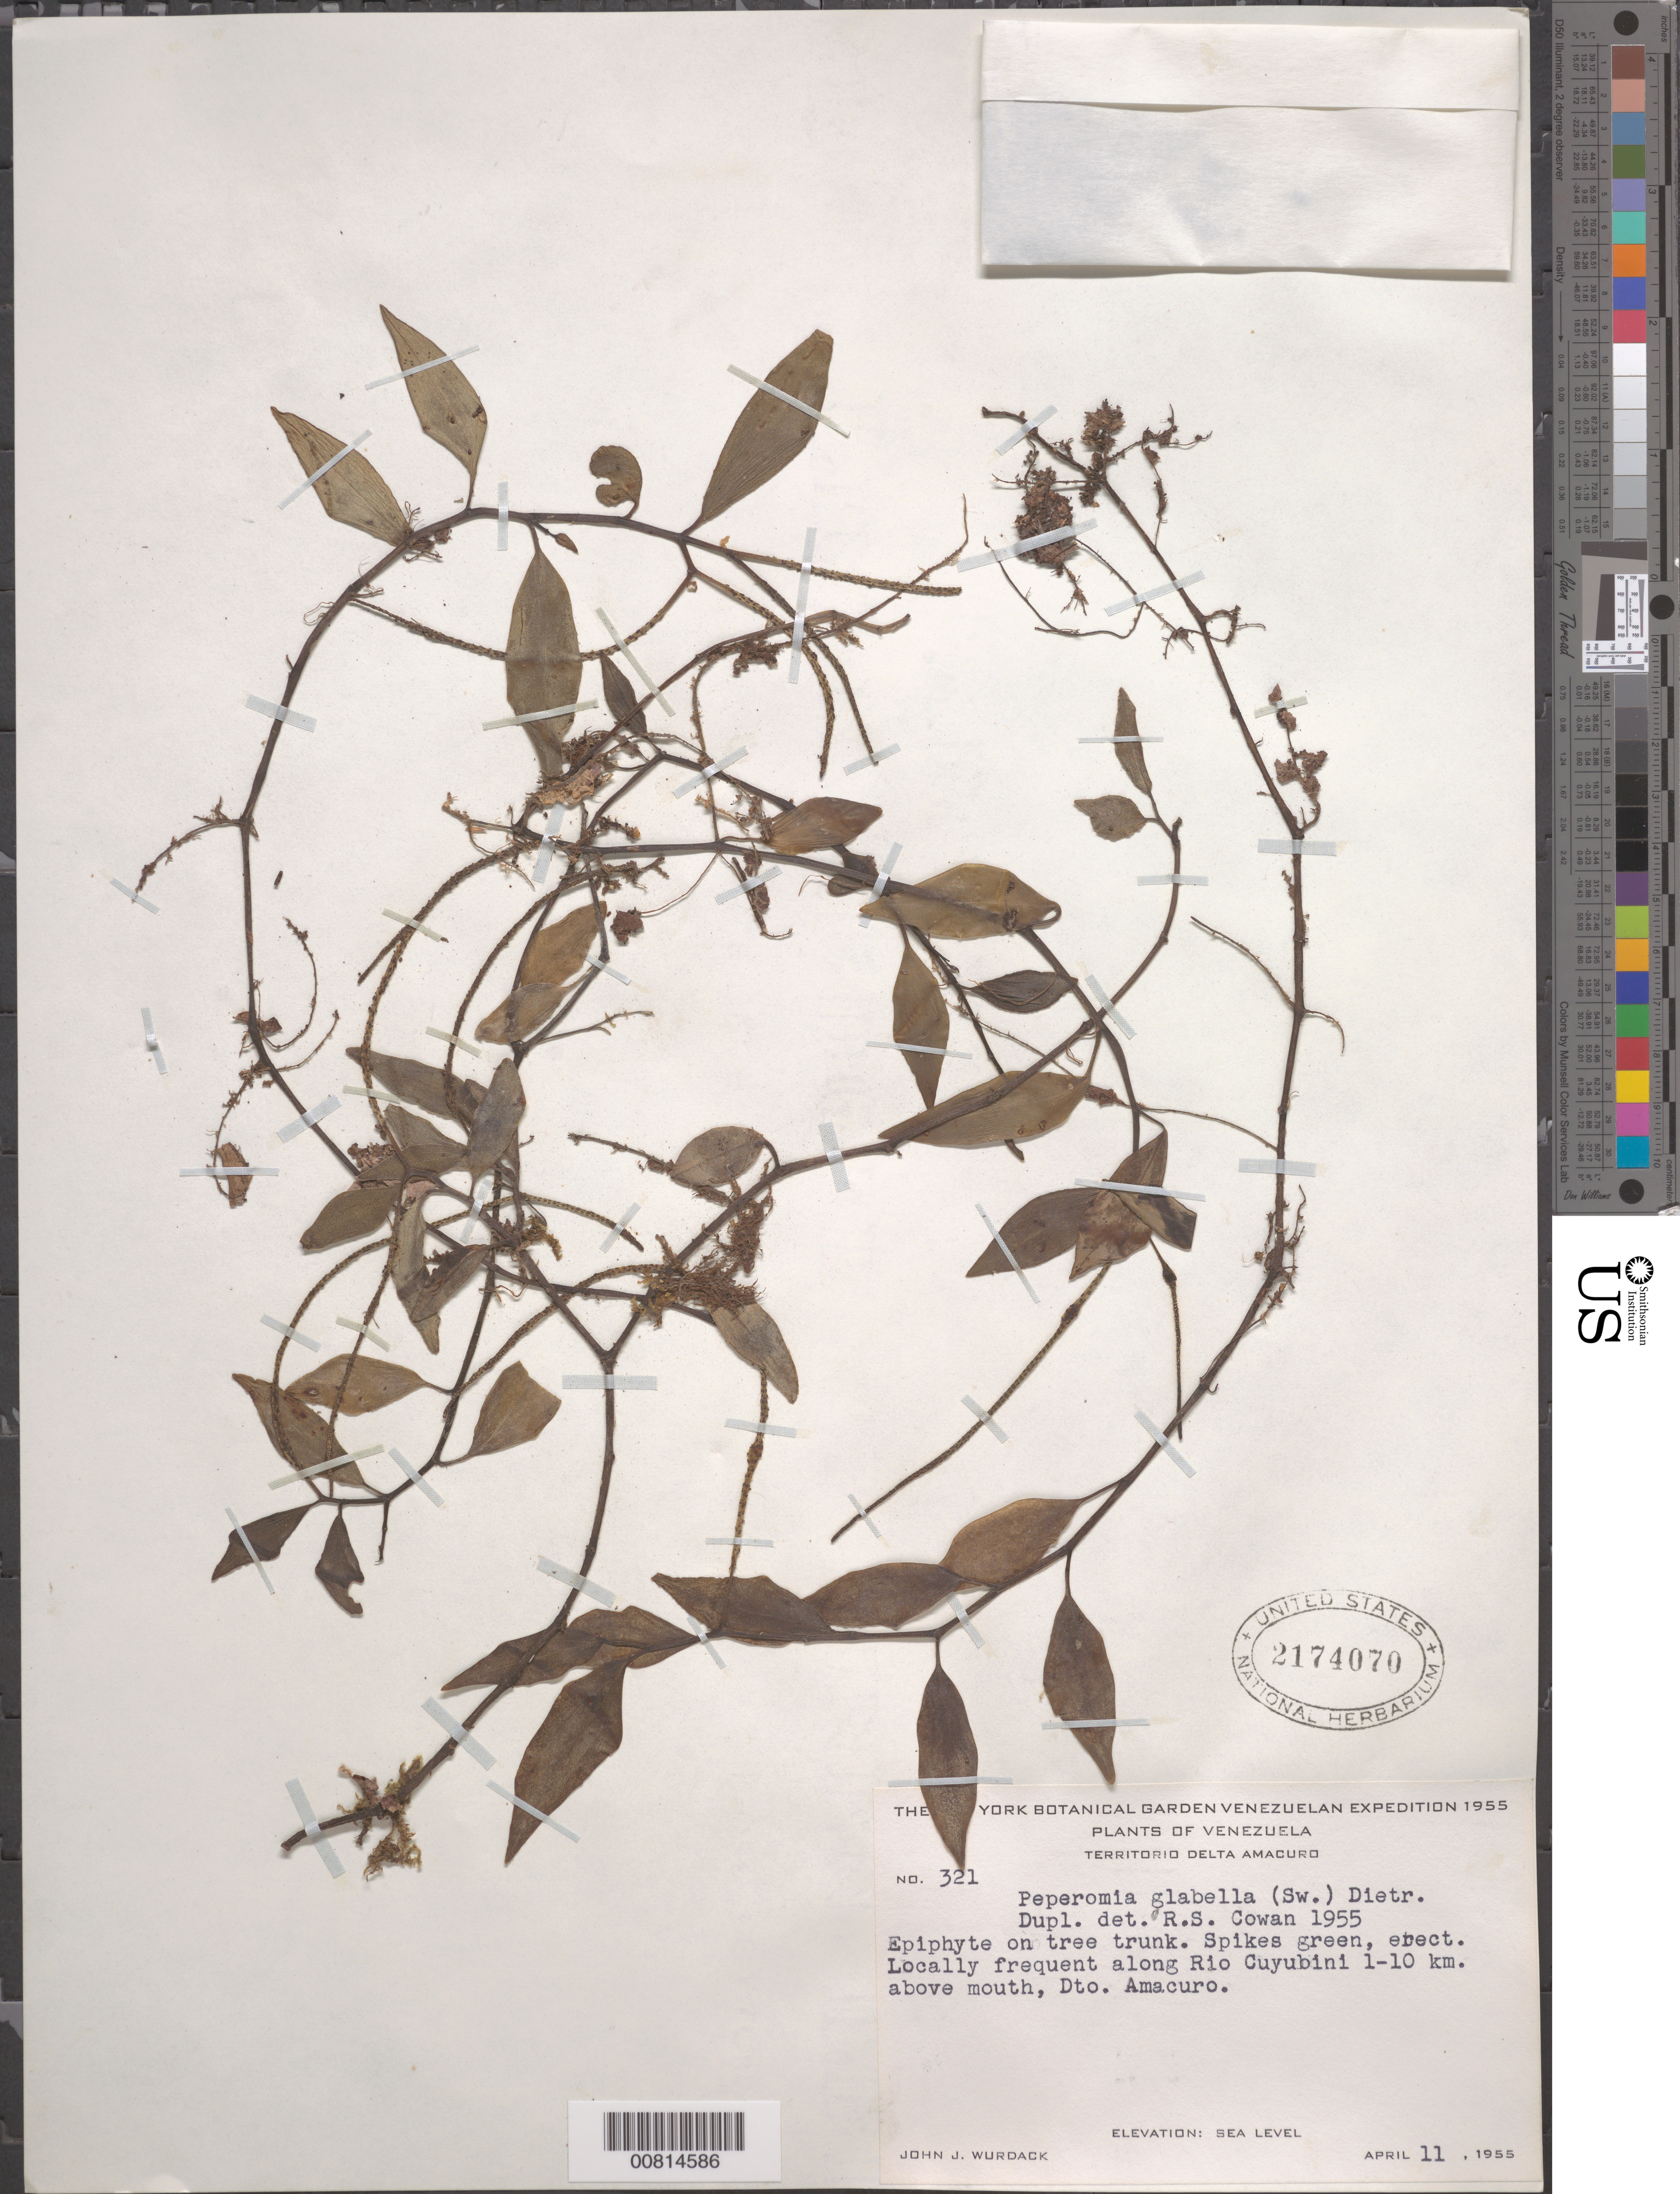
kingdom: Plantae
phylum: Tracheophyta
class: Magnoliopsida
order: Piperales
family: Piperaceae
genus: Peperomia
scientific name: Peperomia glabella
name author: (Sw.) A. Dietr.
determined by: Cowan, R. S.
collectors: J. J. Wurdack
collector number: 321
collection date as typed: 11-Apr-55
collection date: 1955-04-11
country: Venezuela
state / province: Delta Amacuro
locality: Río Cuyubini, 1-10 km above mouth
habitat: Along river, on tree trunk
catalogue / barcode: US 2174070